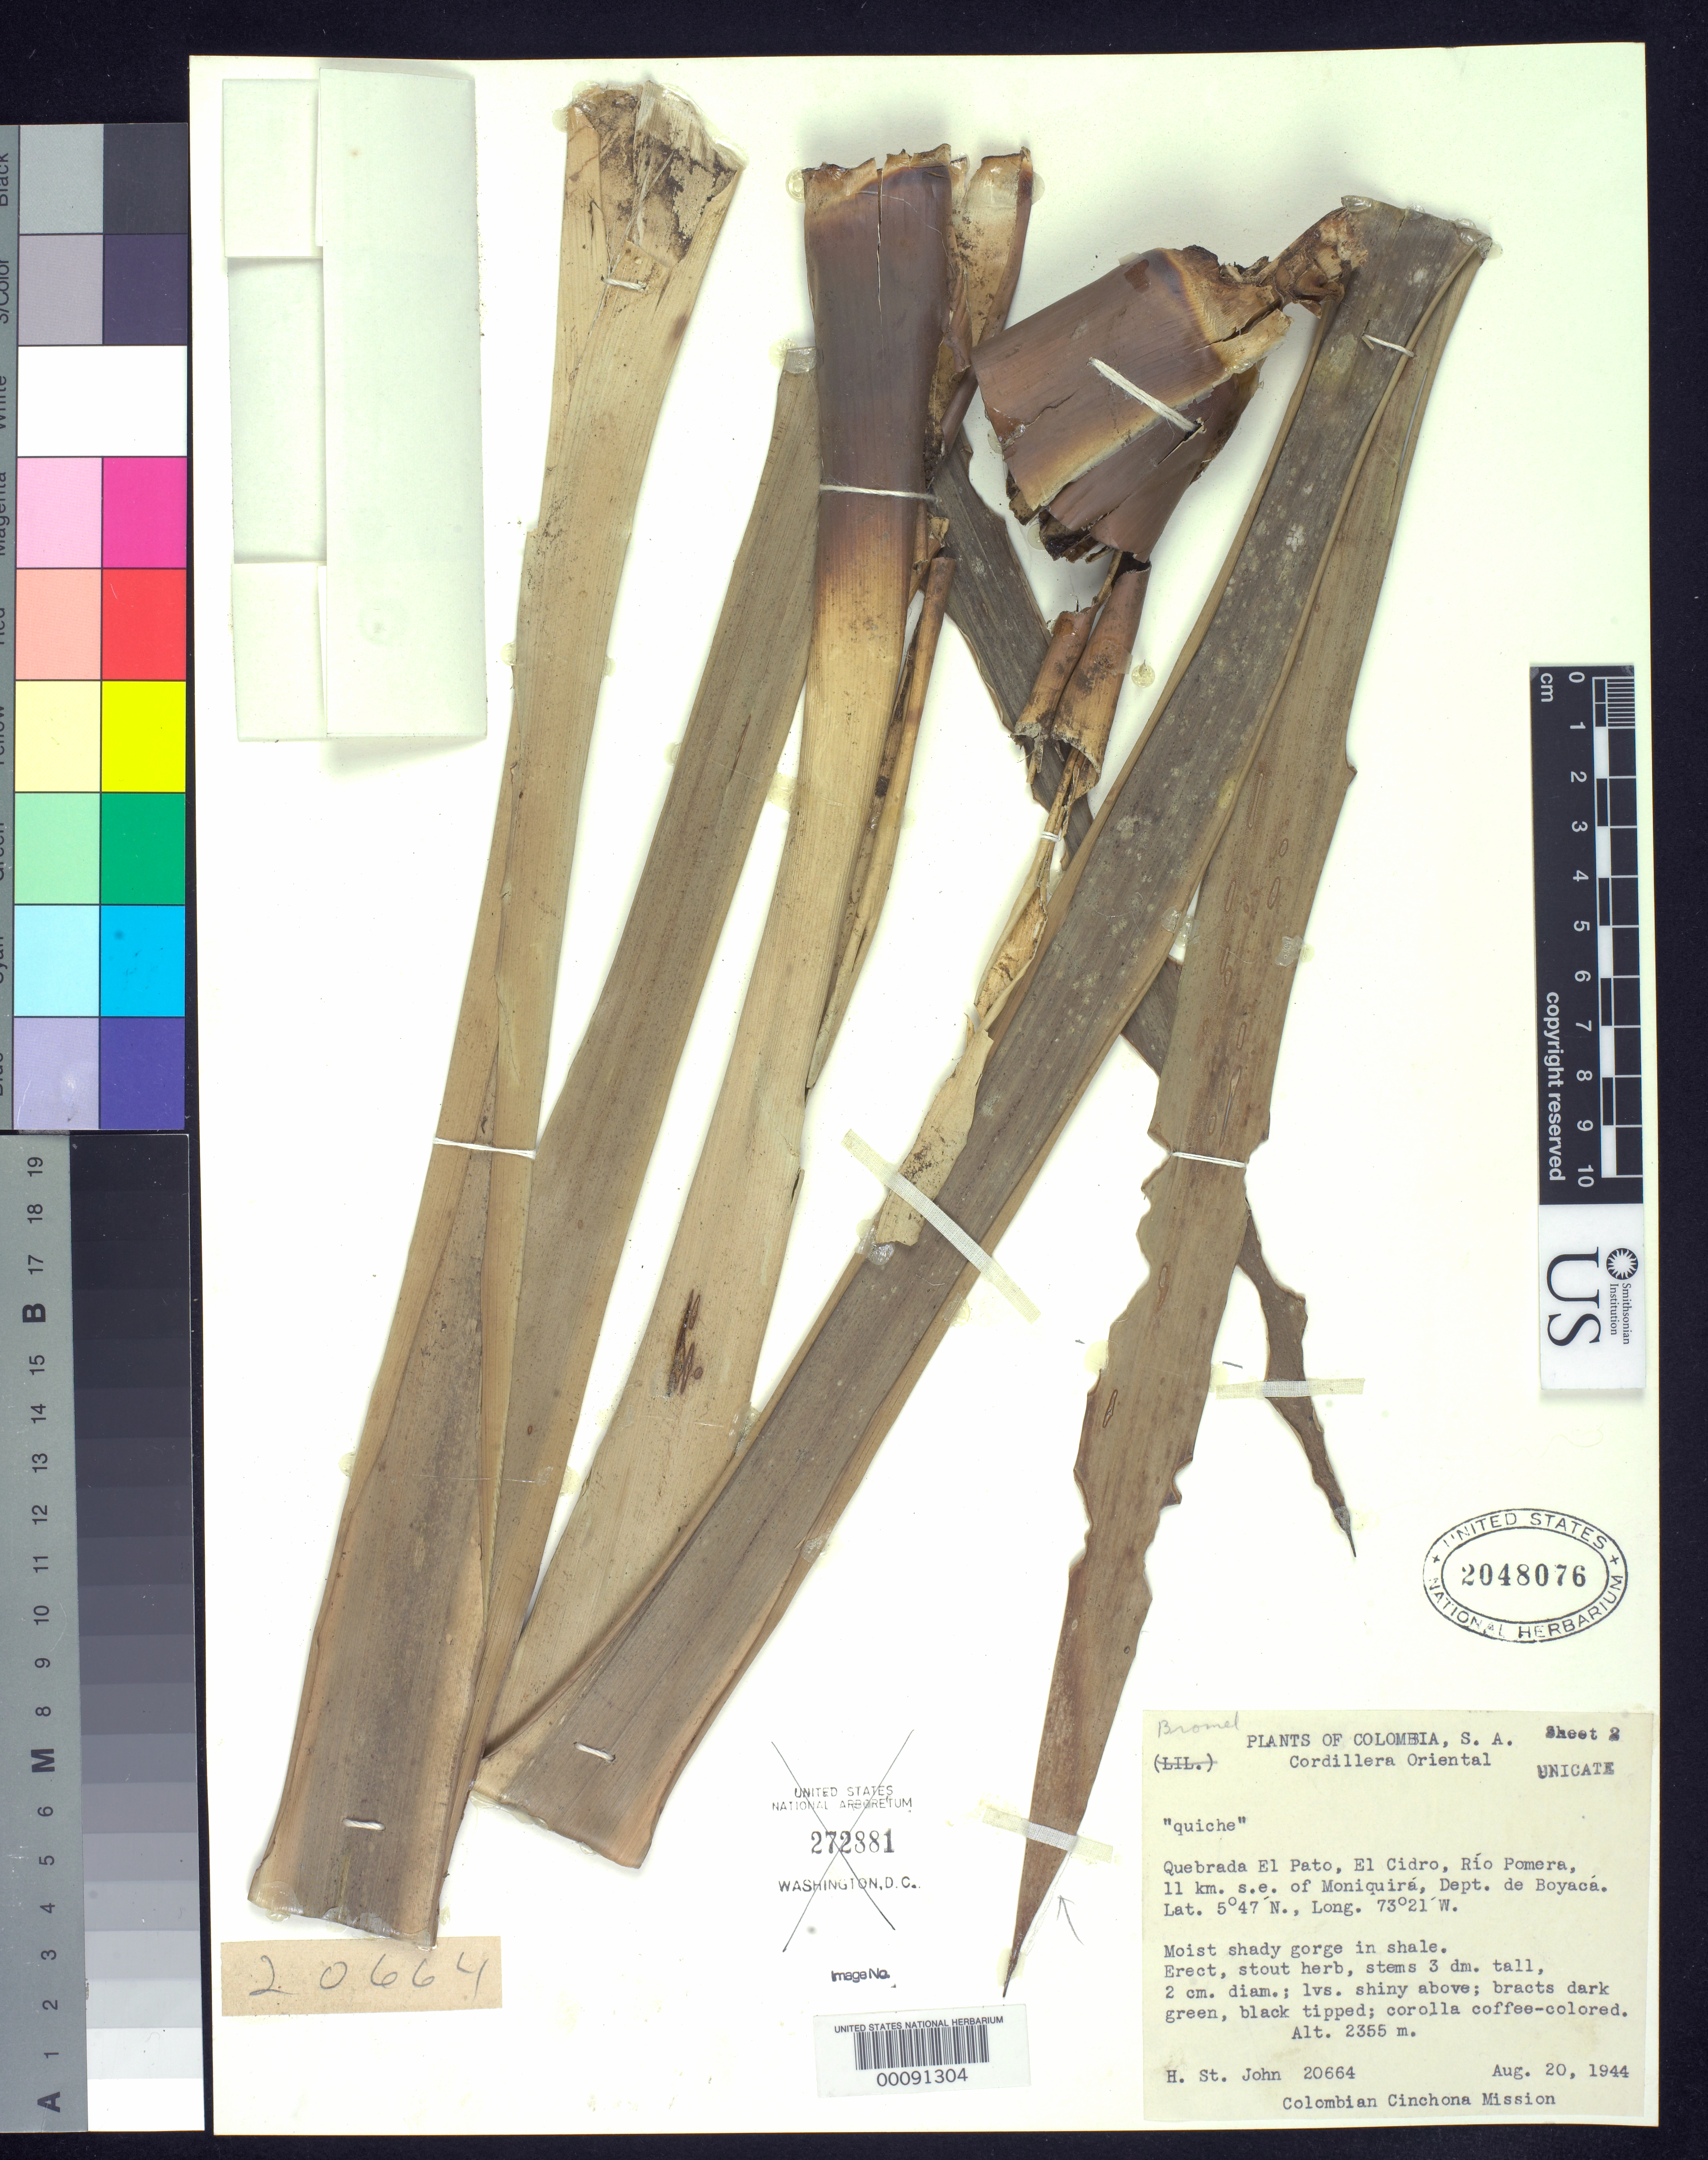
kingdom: Plantae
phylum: Tracheophyta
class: Liliopsida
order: Poales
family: Bromeliaceae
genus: Guzmania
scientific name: Guzmania triangularis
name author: L.B. Sm.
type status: Holotype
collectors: H. St. John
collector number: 20664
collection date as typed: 20 Aug 1944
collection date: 1944-08-20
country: Colombia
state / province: Boyacá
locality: SE of Moniquira, Quebrada El Pato.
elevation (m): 2355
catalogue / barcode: US 2048076